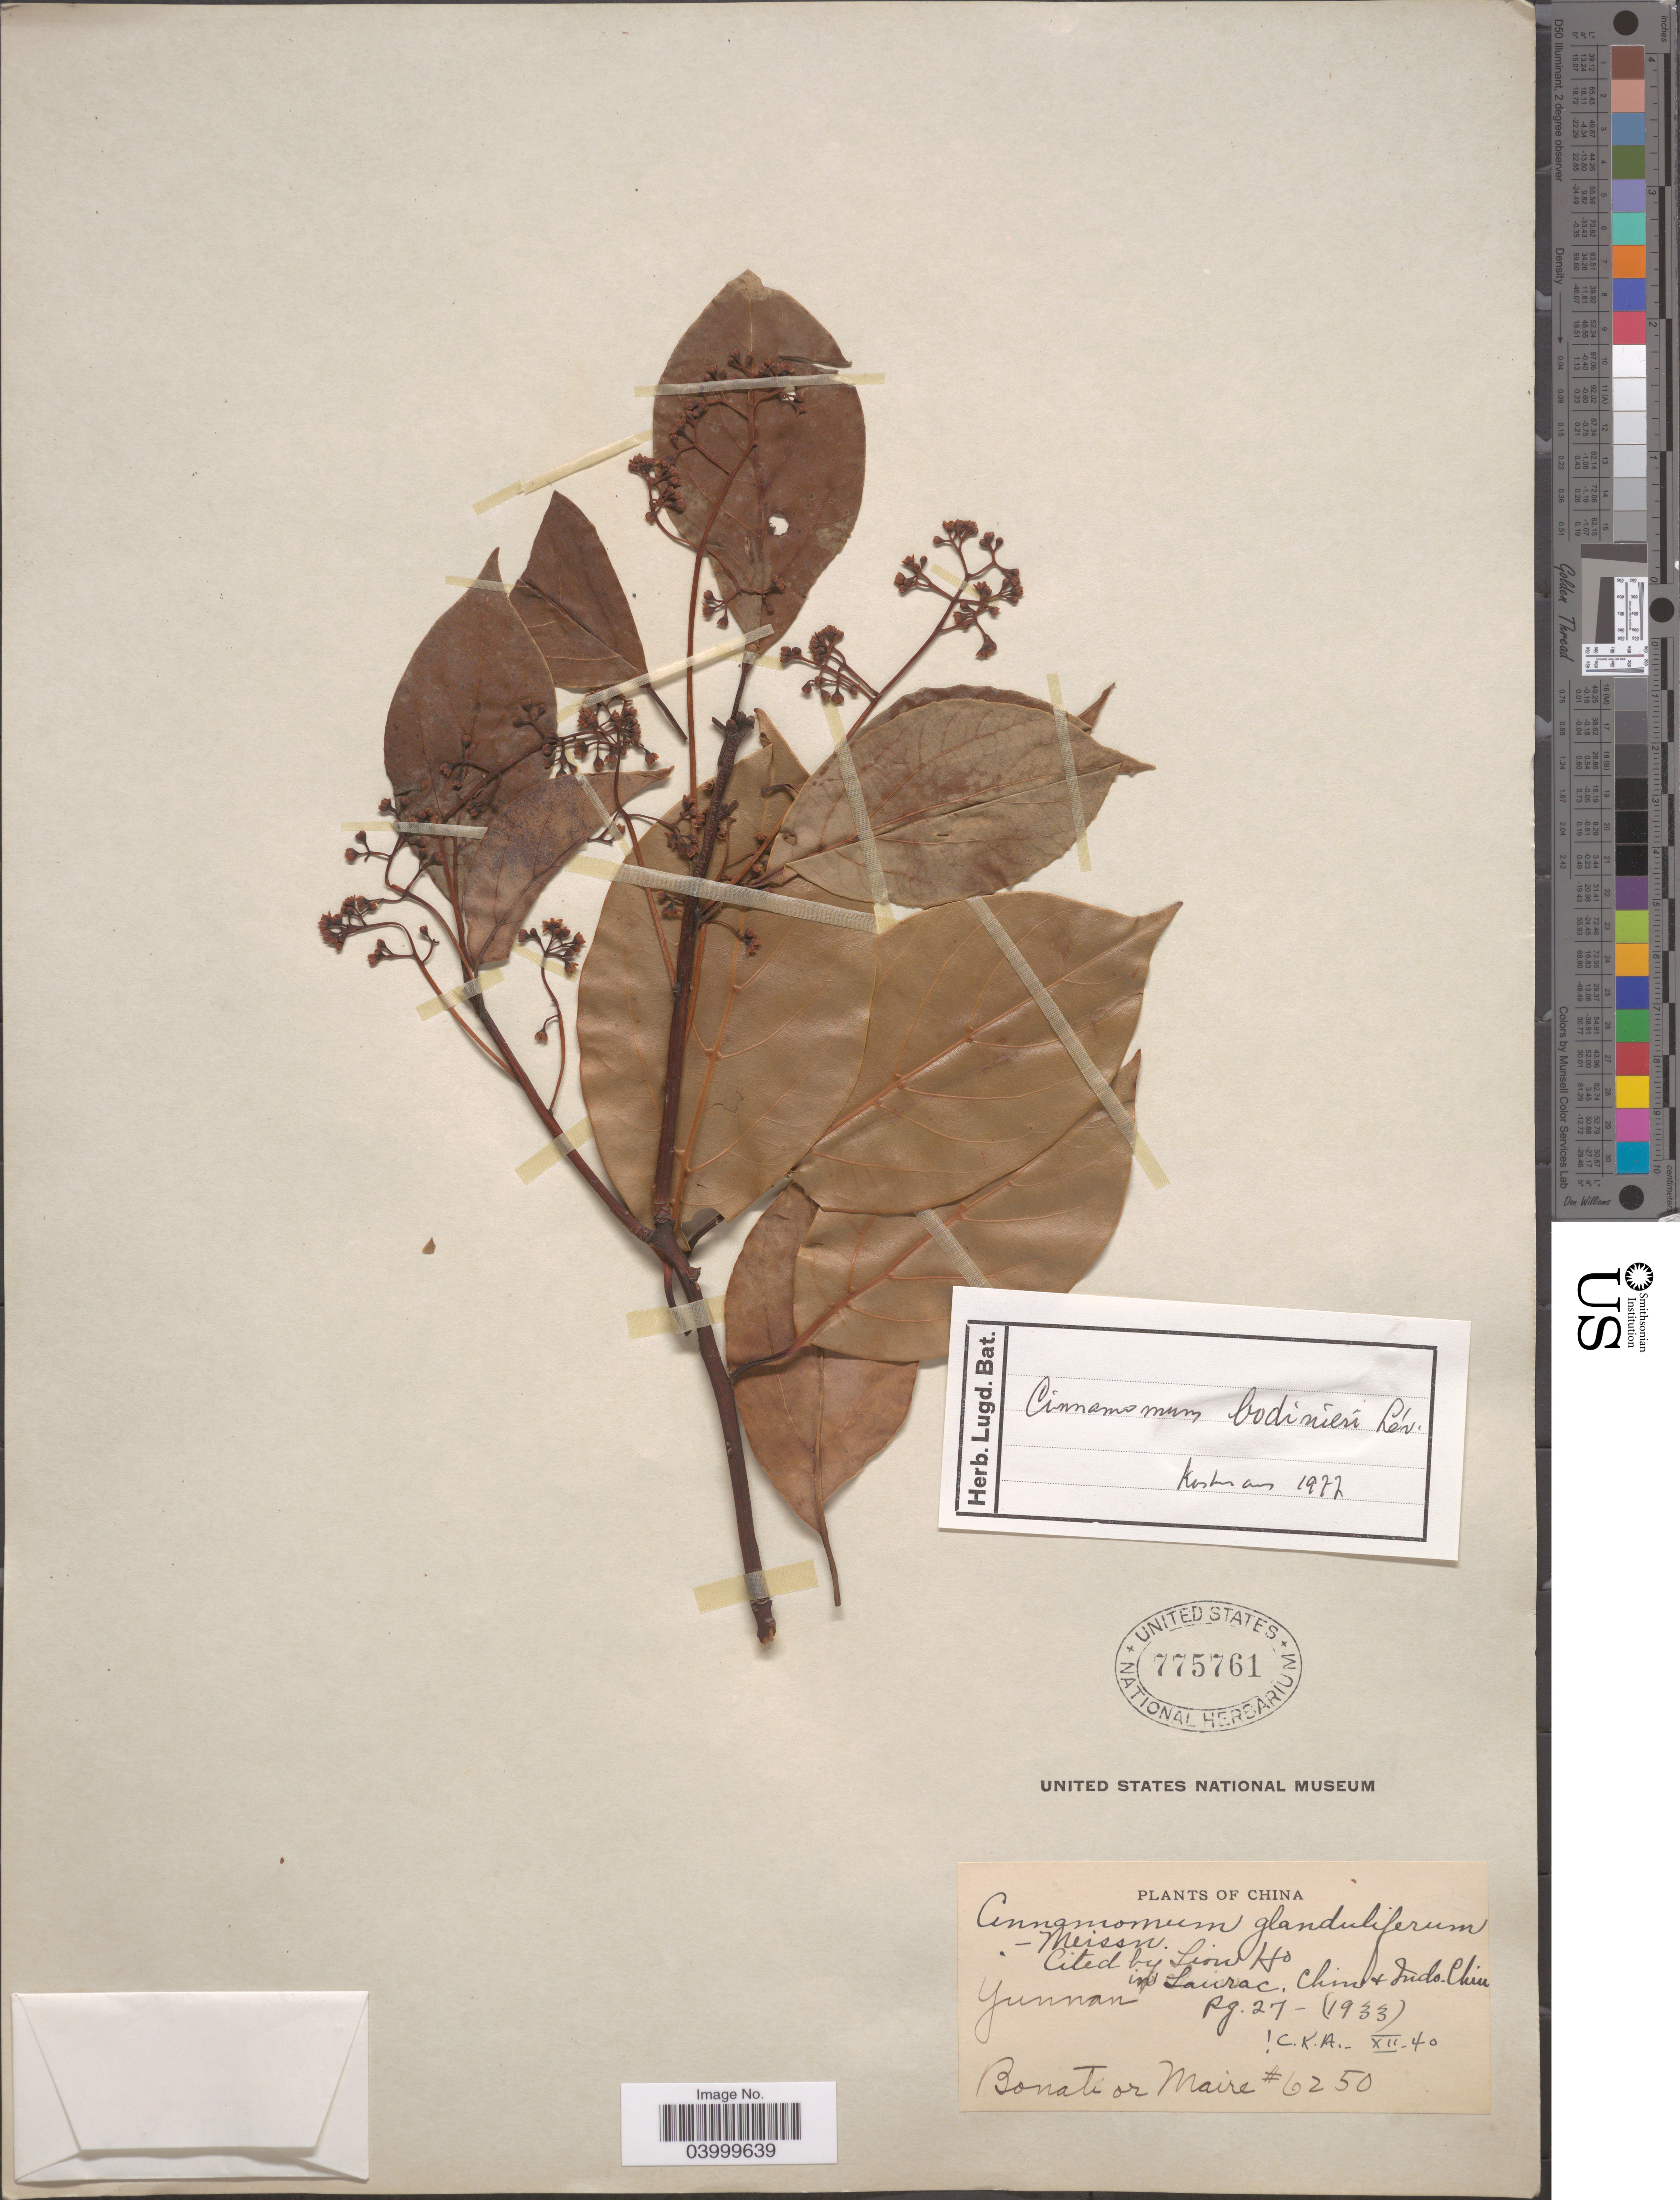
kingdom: Plantae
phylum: Tracheophyta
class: Magnoliopsida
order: Laurales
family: Lauraceae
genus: Cinnamomum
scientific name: Cinnamomum bodinieri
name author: H. Lév.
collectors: B. Marie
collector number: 6250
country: China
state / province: Yunnan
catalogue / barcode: US 775761